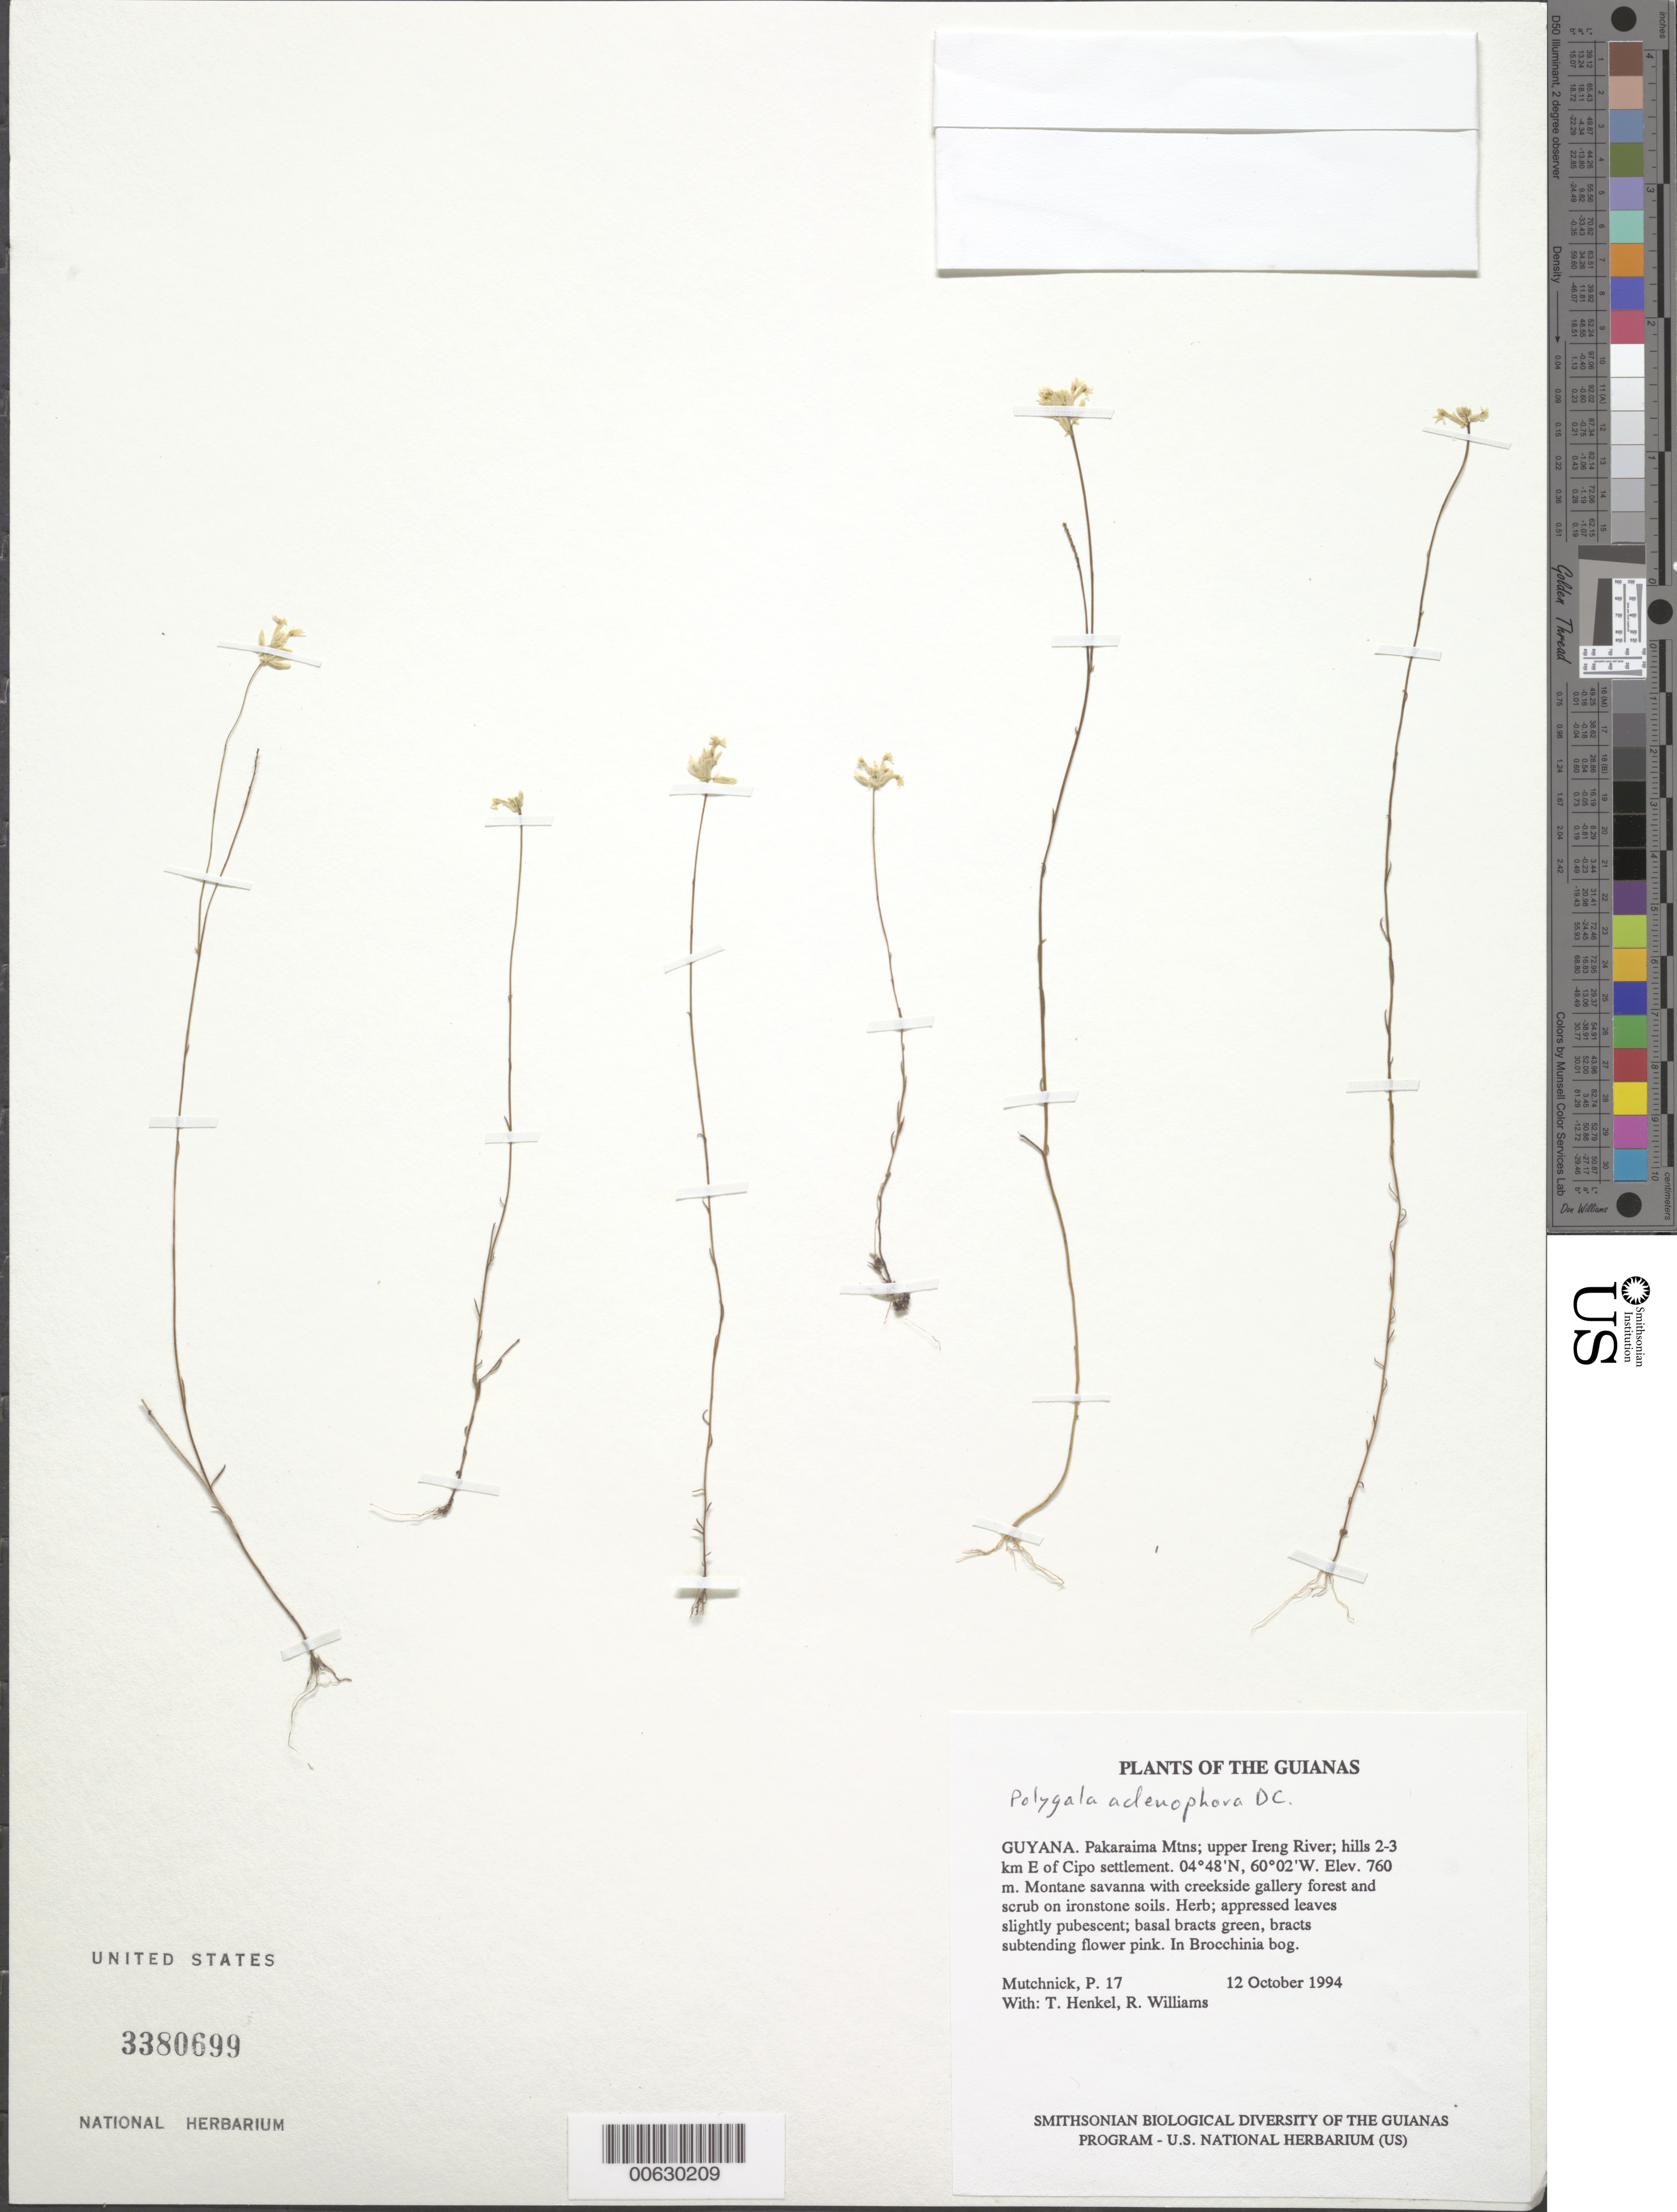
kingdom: Plantae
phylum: Tracheophyta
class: Magnoliopsida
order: Fabales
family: Polygalaceae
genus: Polygala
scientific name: Polygala adenophora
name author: DC.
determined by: Aymard C., G. A., (PORT), Univ. Nac. Exp. de los Llanos Ezequiel Zamora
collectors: P. Mutchnick, T. Henkel & R. Williams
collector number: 17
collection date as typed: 12 October 1994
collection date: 1994-10-12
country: Guyana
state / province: Potaro-Siparuni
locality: Pakaraima Mtns; upper Ireng River; hills 2-3 km E of Cipo settlement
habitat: Montane savanna with creekside gallery forest and scrub on ironstone soils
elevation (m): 760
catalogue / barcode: US 3380699